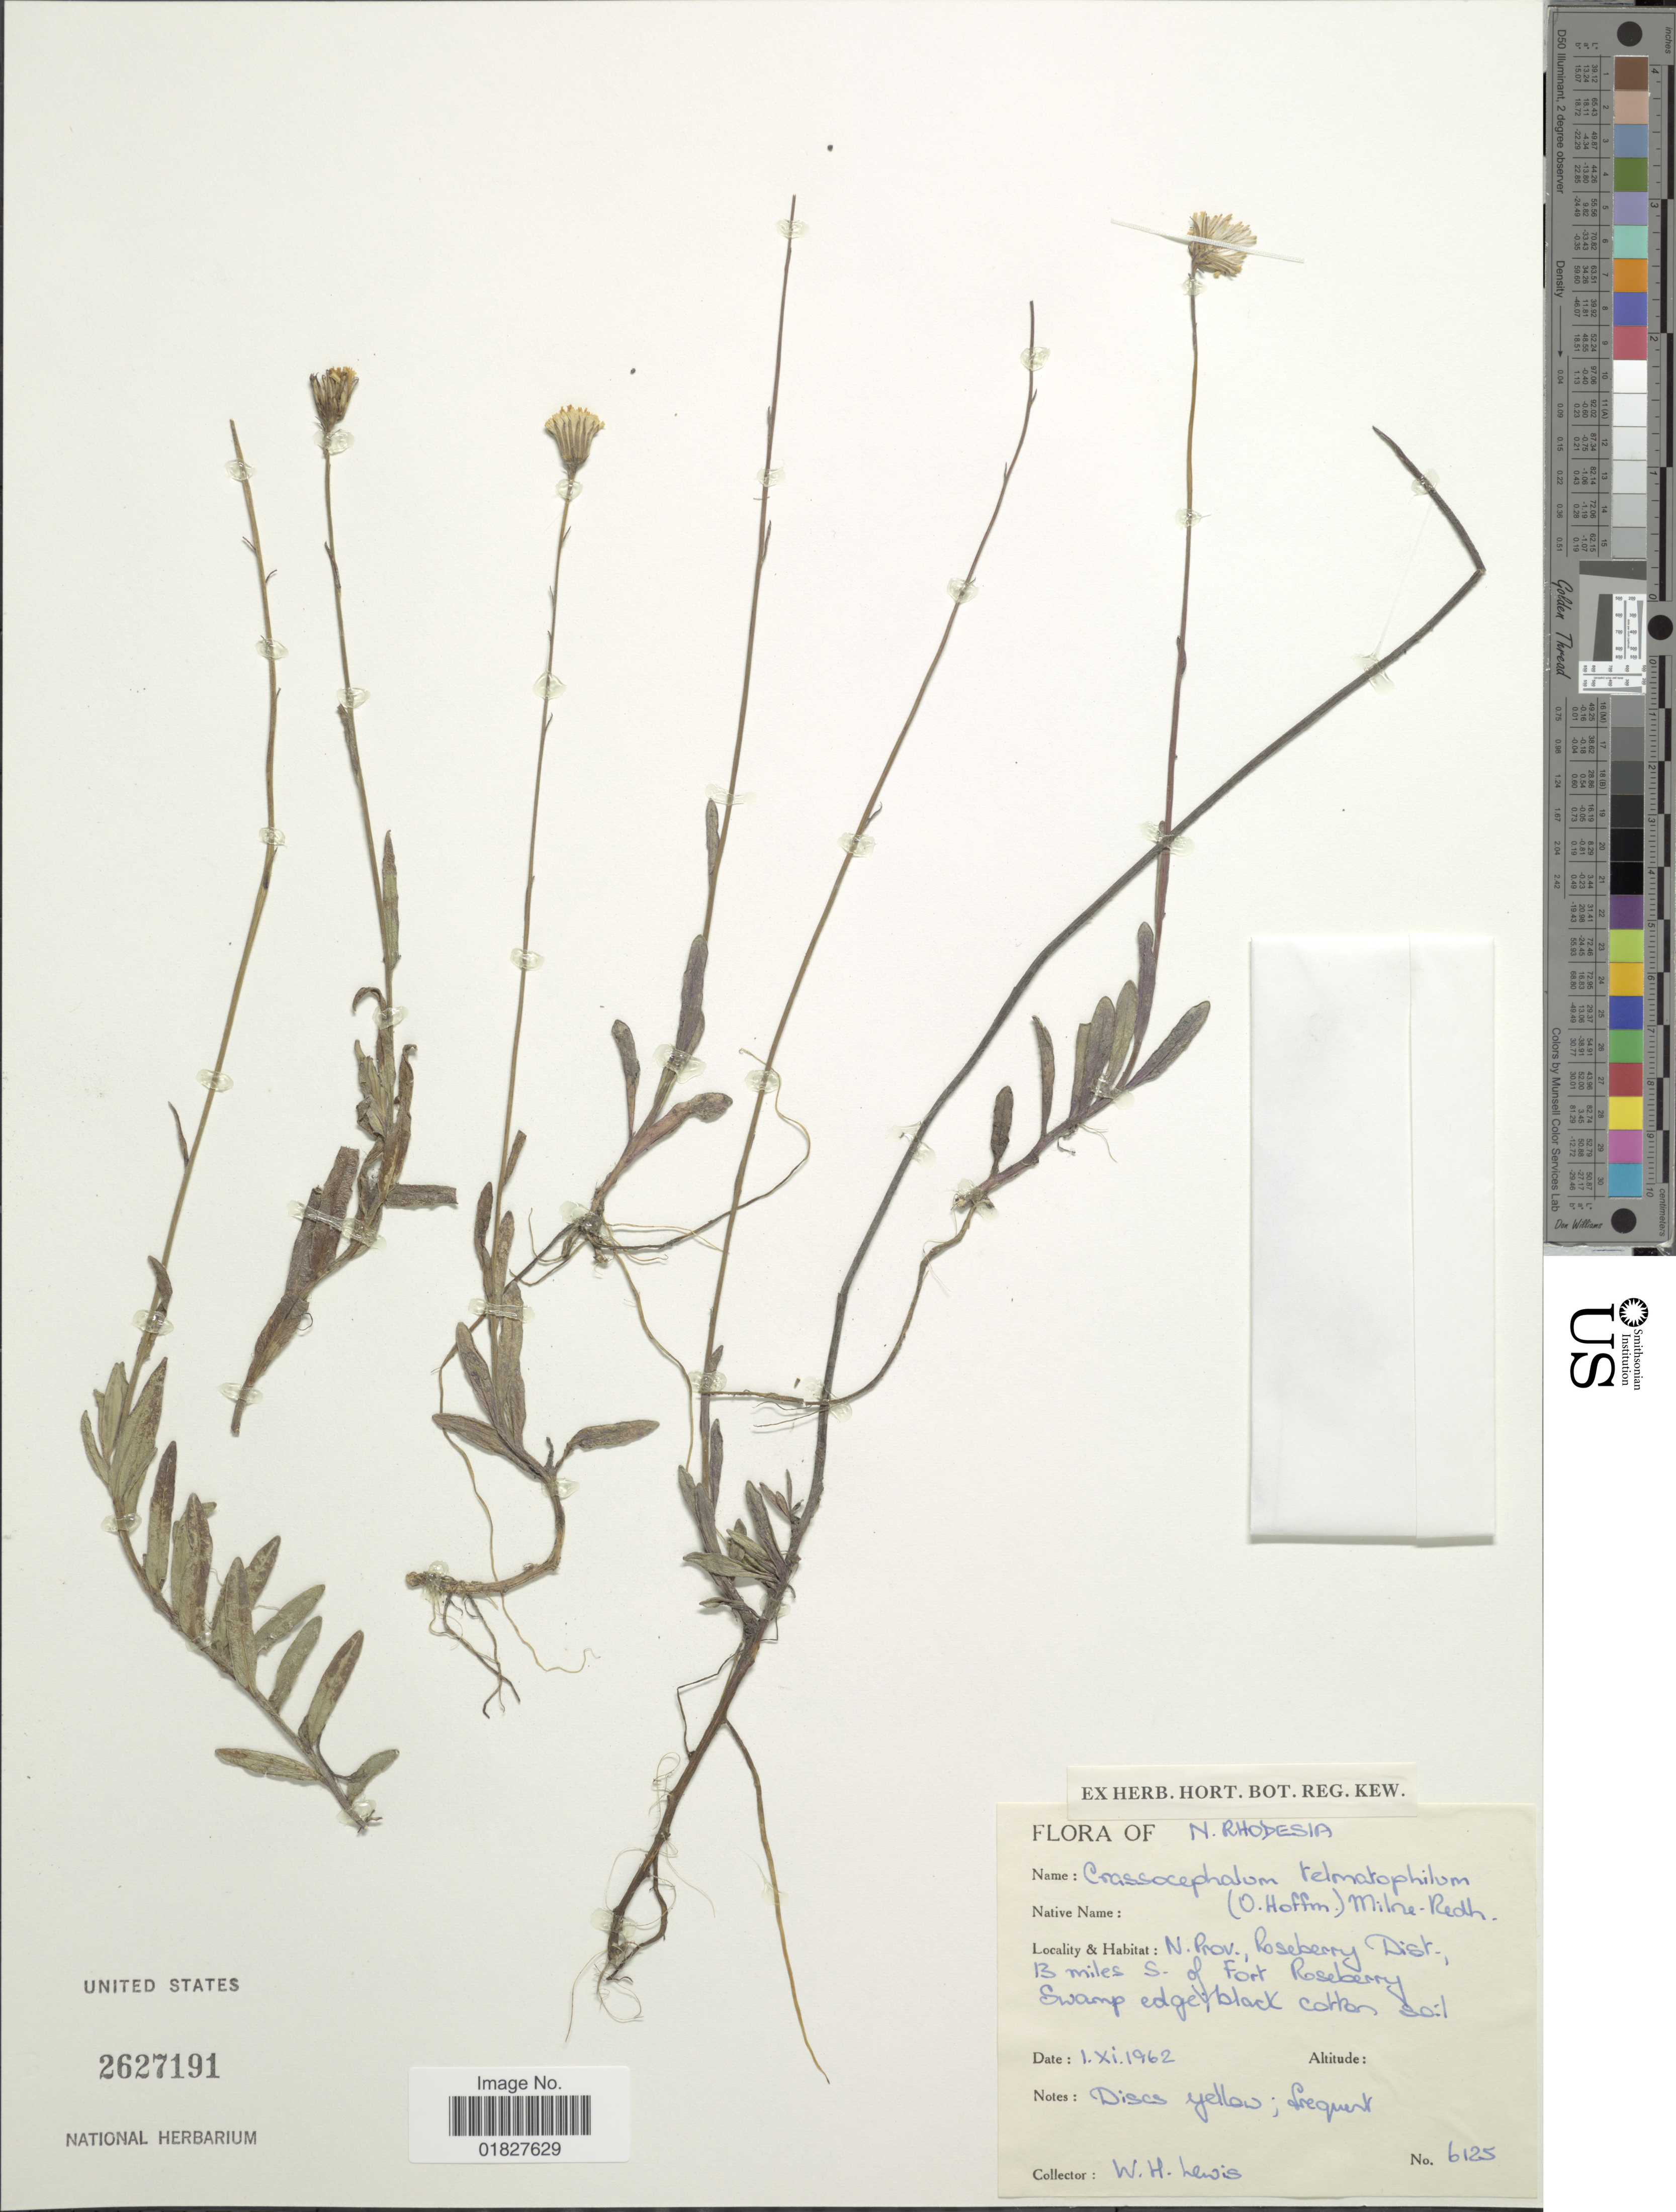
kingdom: Plantae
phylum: Tracheophyta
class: Magnoliopsida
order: Asterales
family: Asteraceae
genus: Crassocephalum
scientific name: Crassocephalum telmatophilum (O. Hoffm.) Milne-Redh. comb. ined.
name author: (O. Hoffm.) Milne-Redh.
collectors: W. H. Lewis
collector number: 6125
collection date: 1962-11-01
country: Zambia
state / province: Northern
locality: N. Rhodesia, N. Prov., Roseberry Dist., 13 miles S. of Fort Roseberry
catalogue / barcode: US 2627191